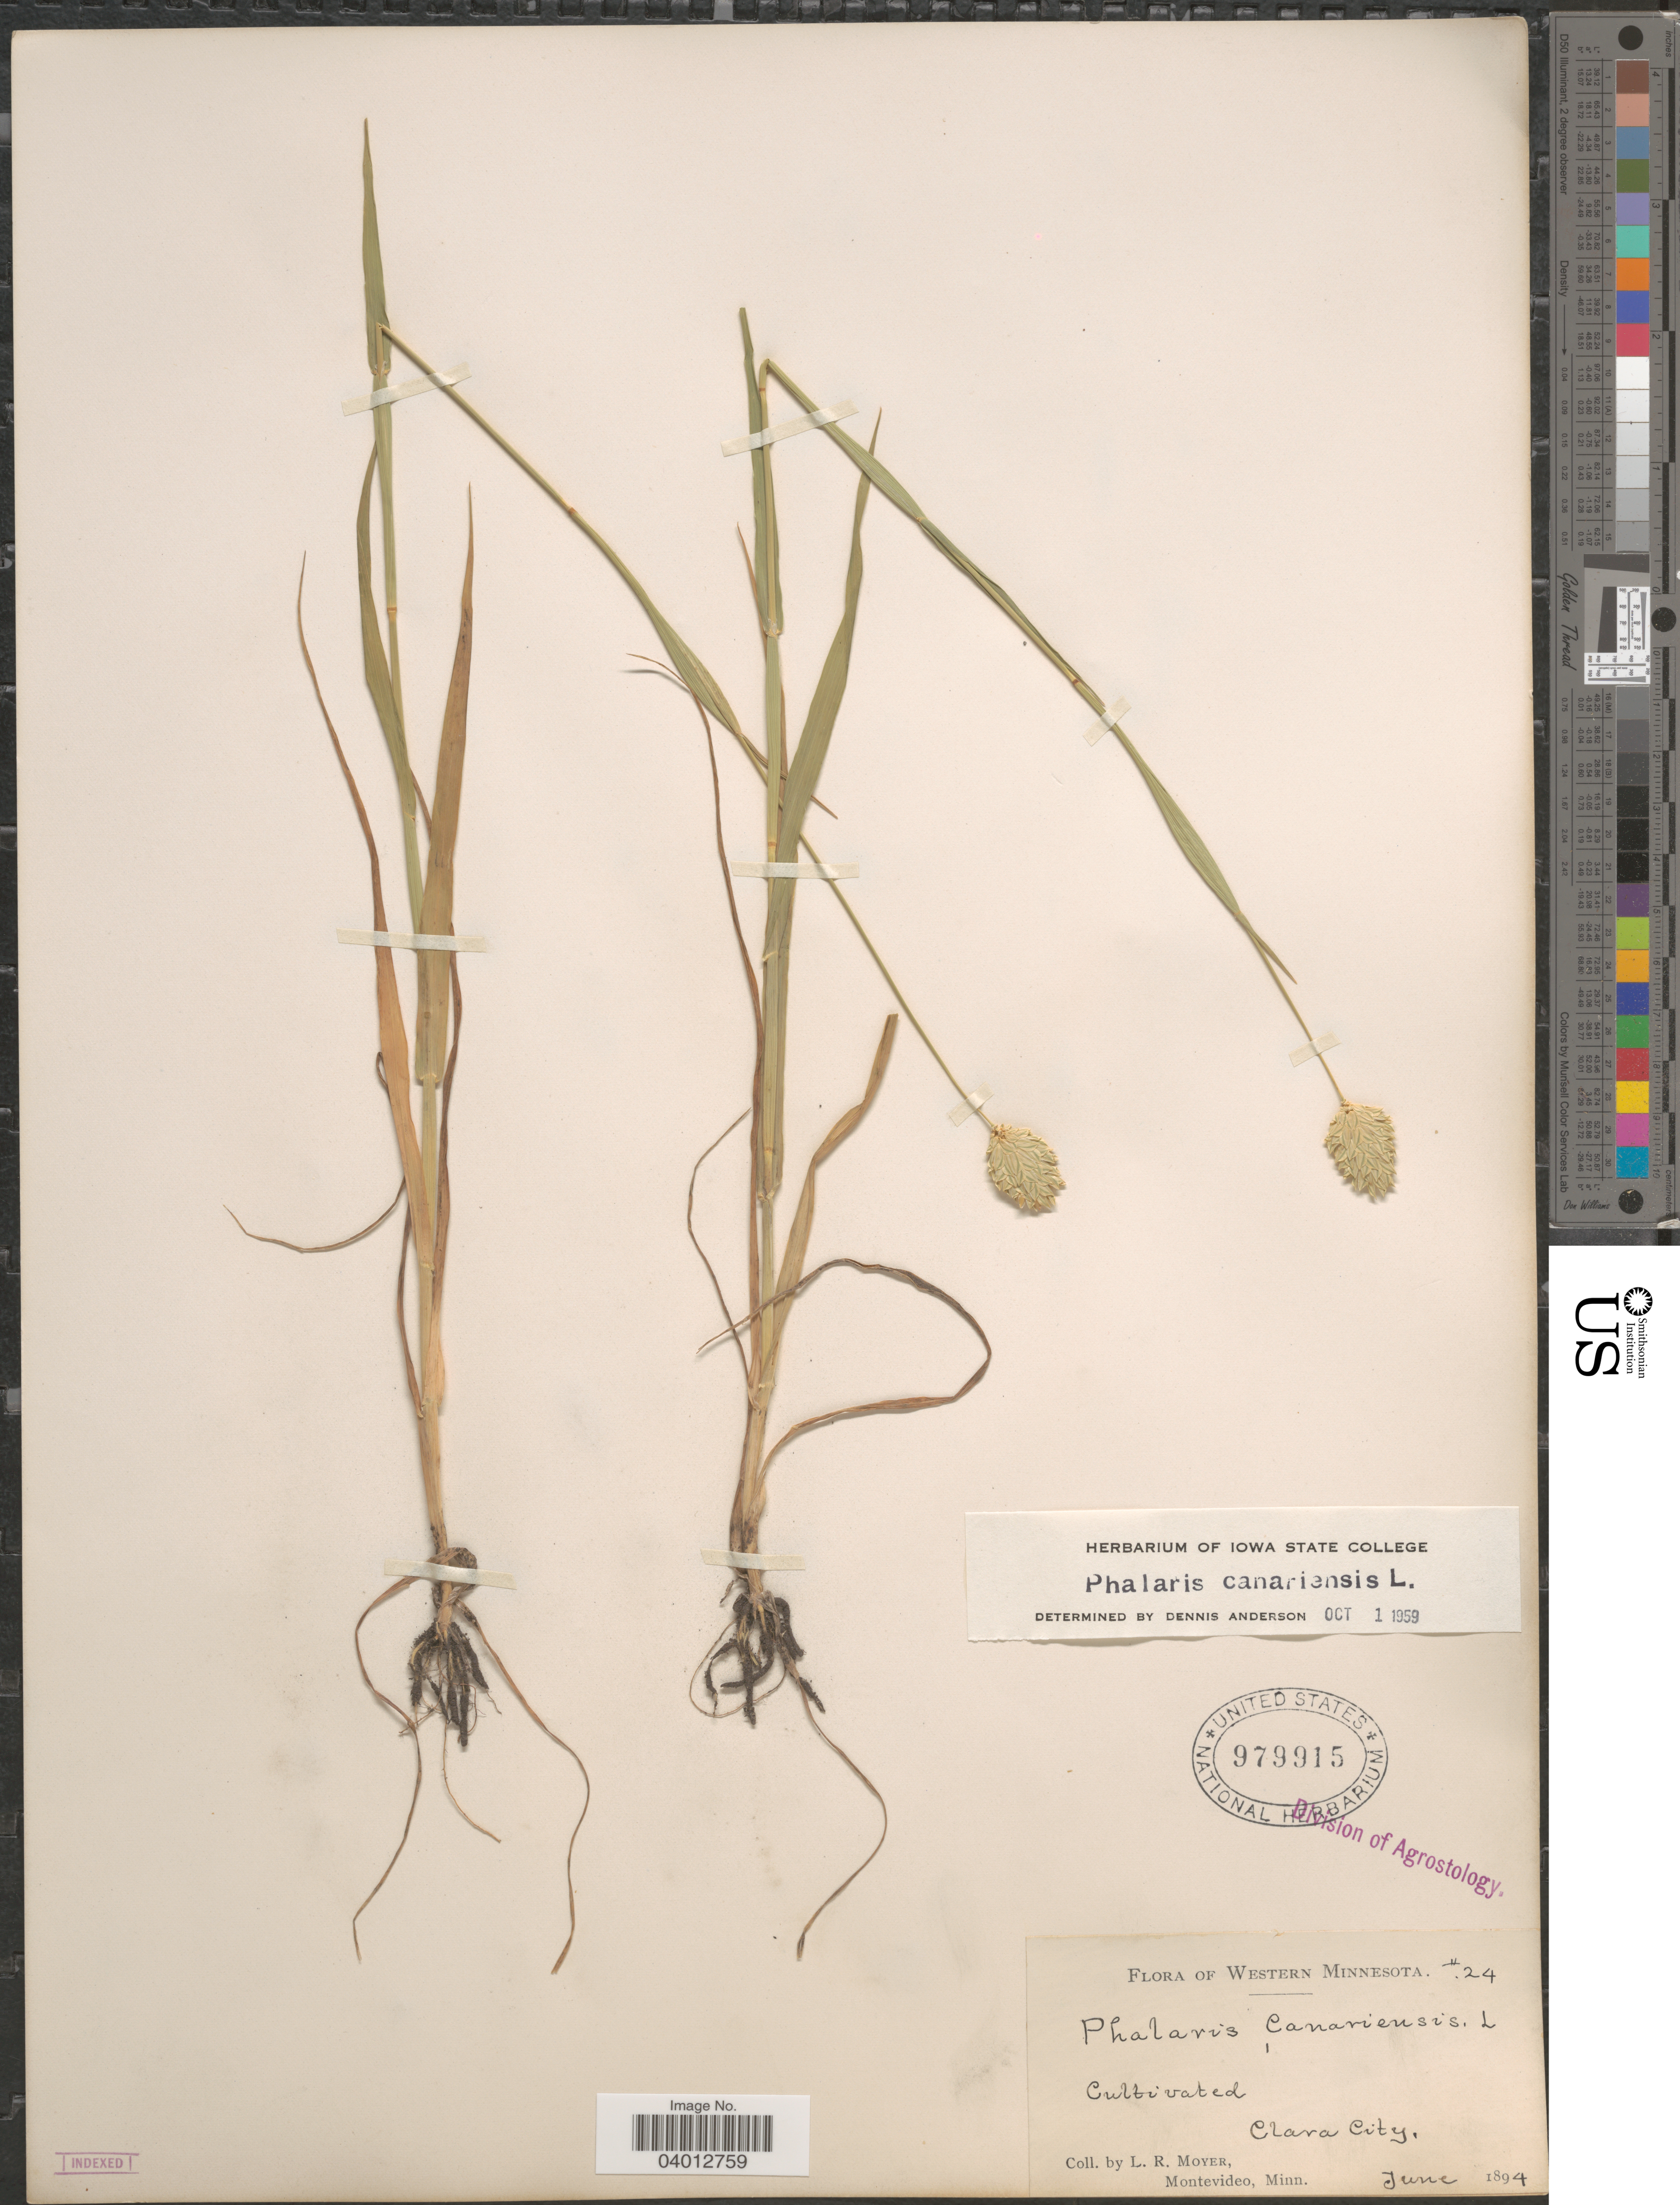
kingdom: Plantae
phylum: Tracheophyta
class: Liliopsida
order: Poales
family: Poaceae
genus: Phalaris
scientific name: Phalaris canariensis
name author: L.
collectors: L. Moyer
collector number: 24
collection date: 1894-06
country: United States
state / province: Minnesota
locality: Western Minnesota. Clara City.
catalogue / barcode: US 979915